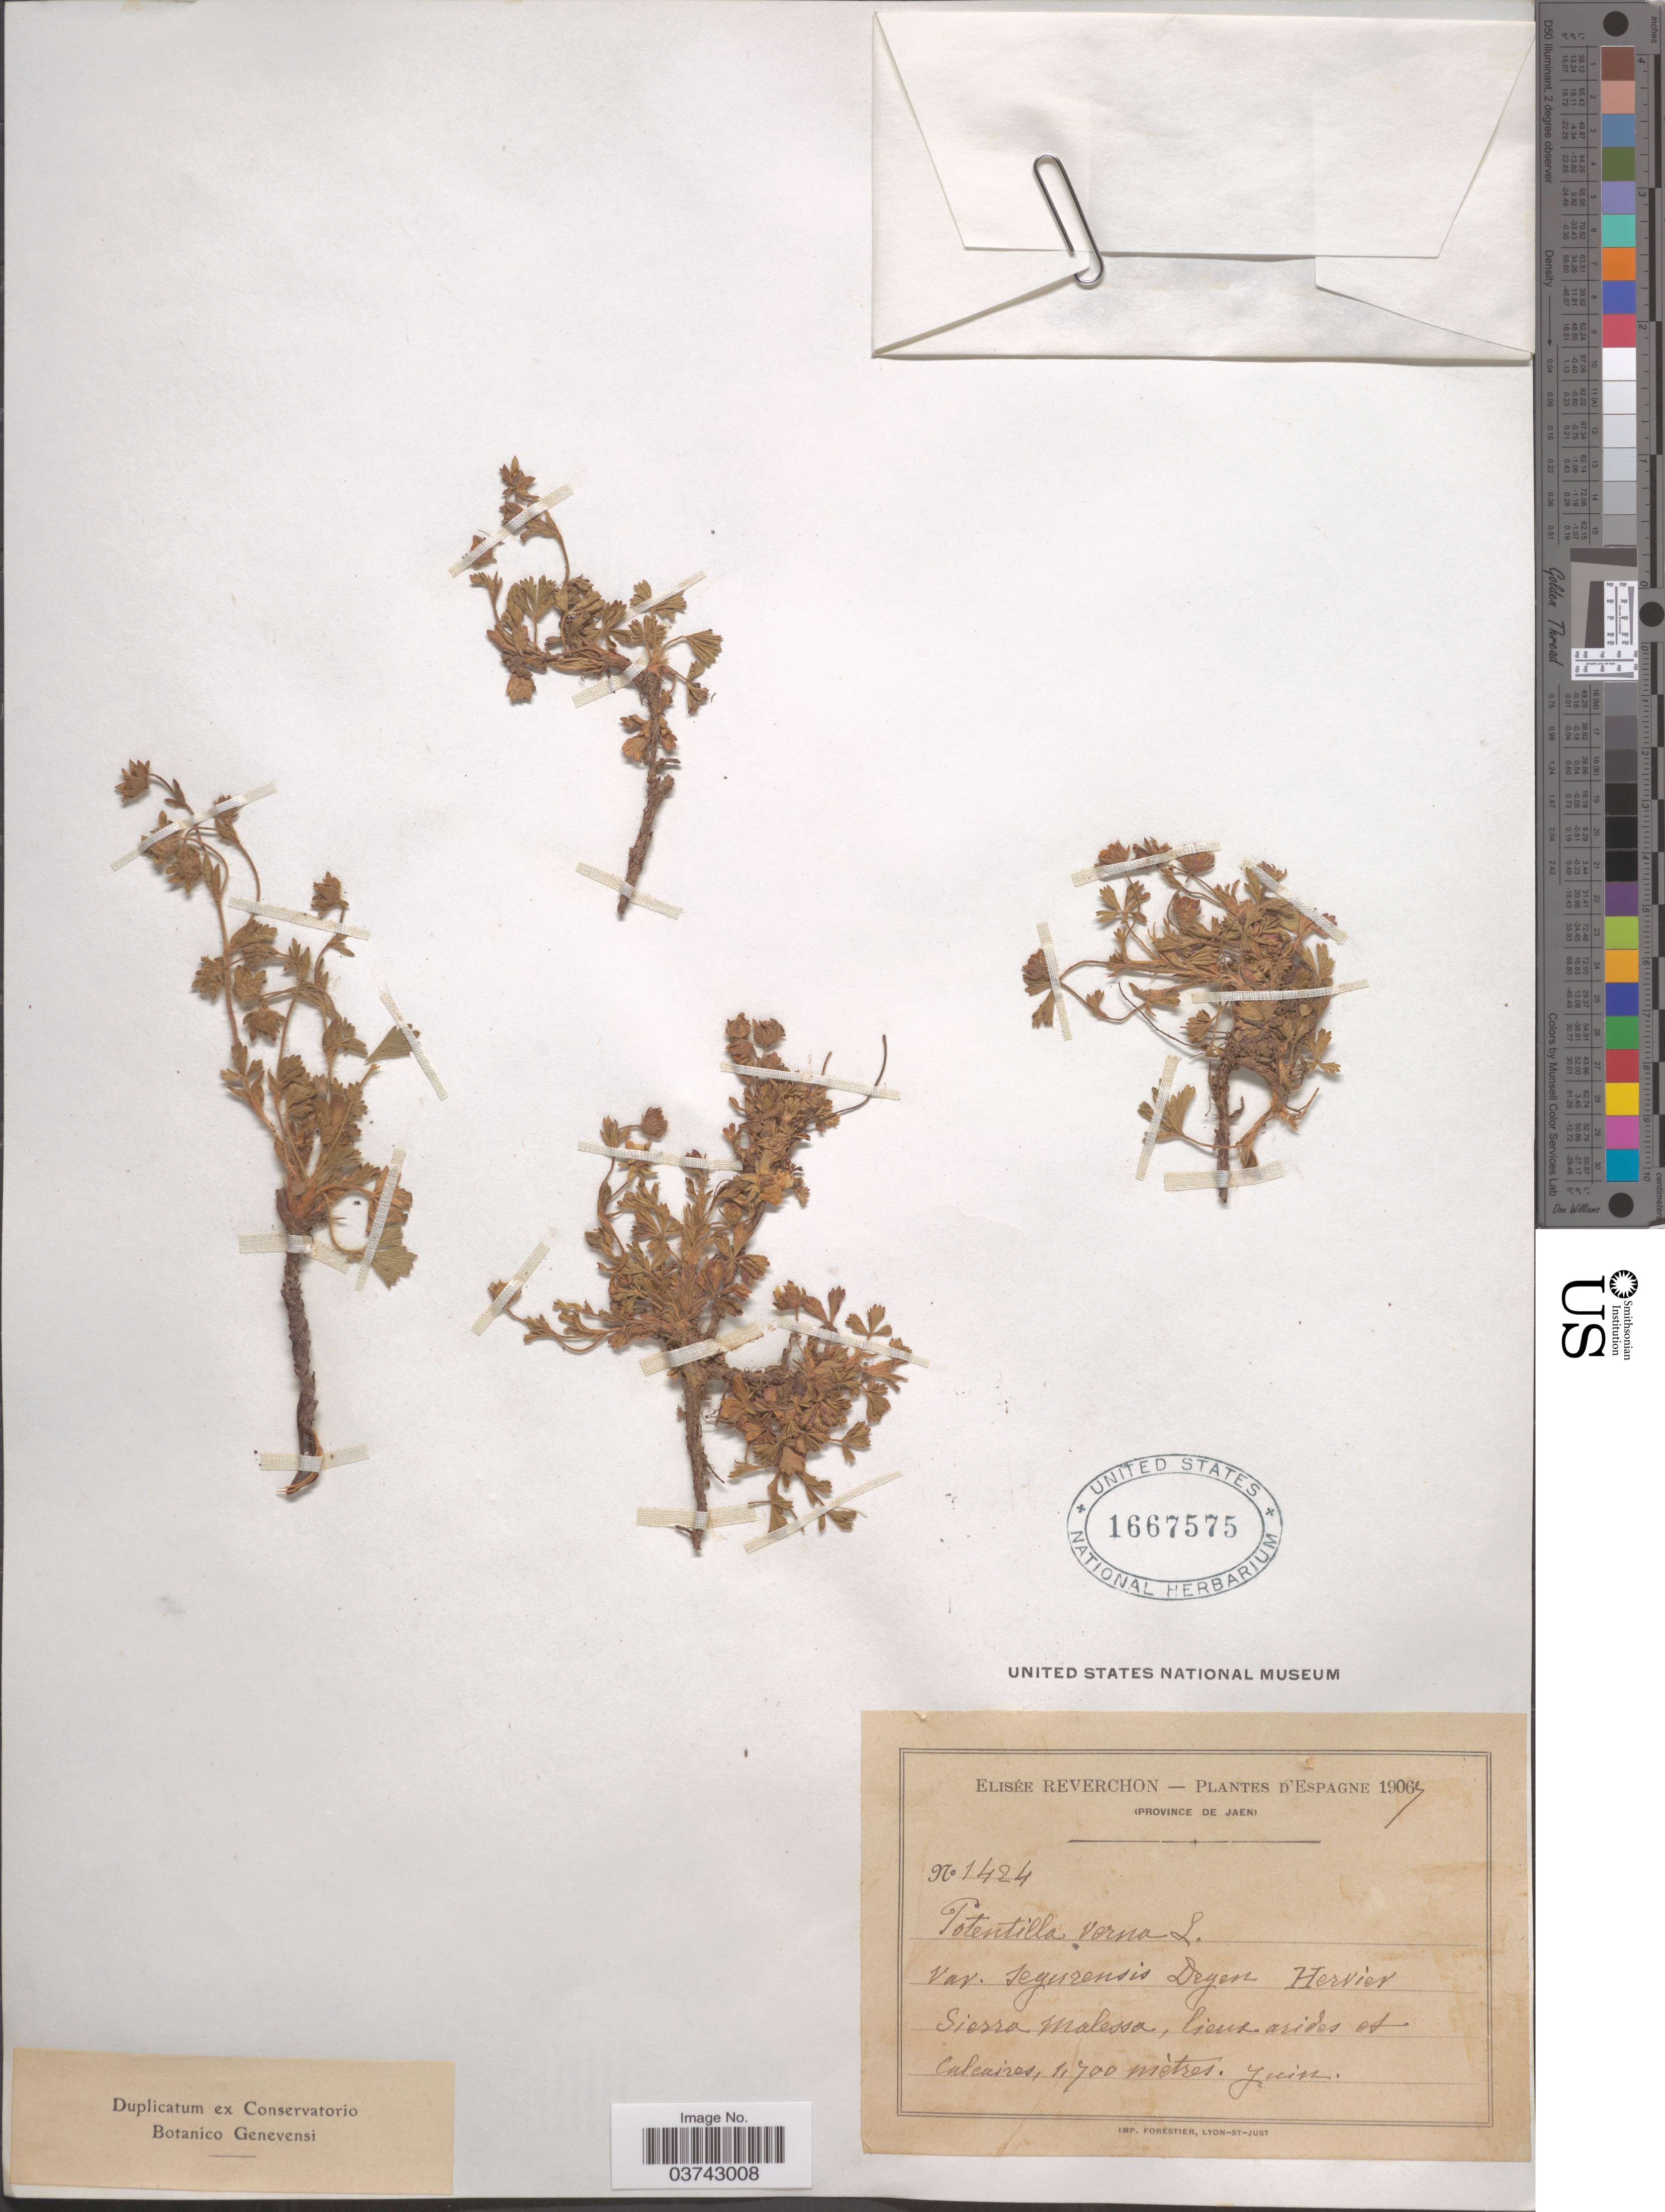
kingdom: Plantae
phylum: Tracheophyta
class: Magnoliopsida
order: Rosales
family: Rosaceae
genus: Potentilla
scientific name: Potentilla verna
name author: L.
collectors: E. Reverchon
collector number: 1424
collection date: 1907-06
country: Spain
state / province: Andalucía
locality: D'Espagne. Province de Jaen. Sierra Malessa.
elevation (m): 1700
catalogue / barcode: US 1667575